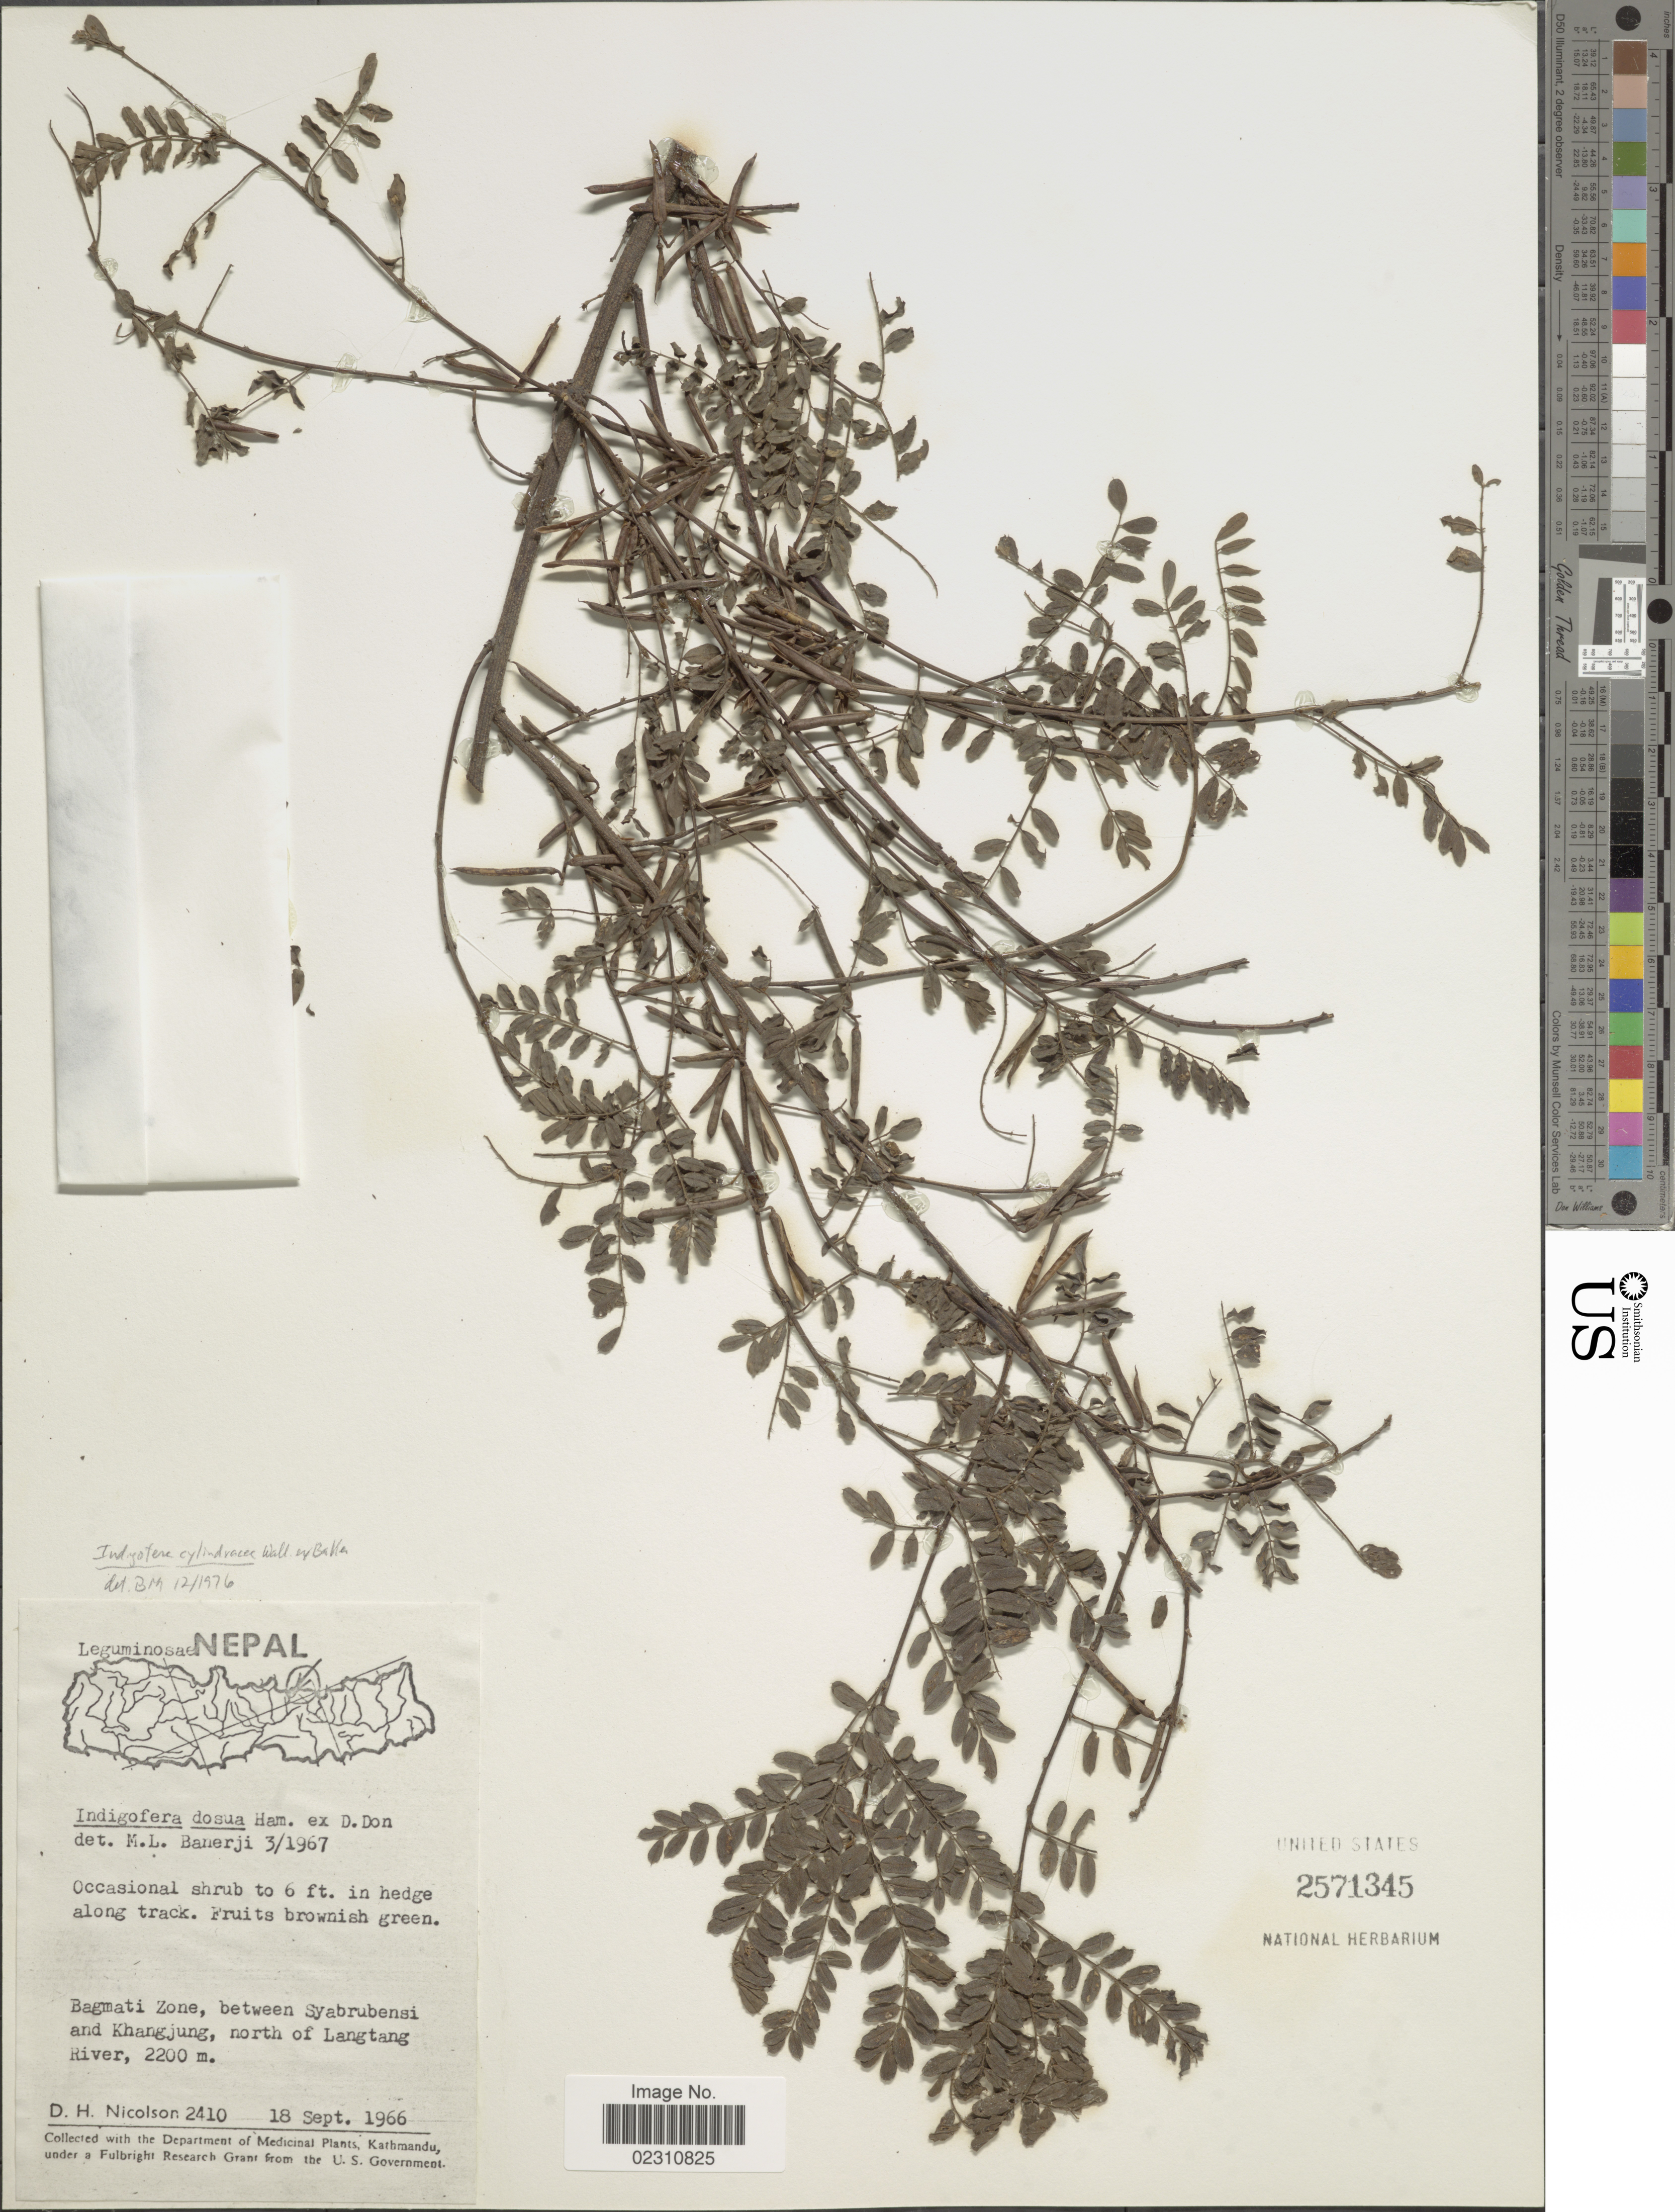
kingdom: Plantae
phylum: Tracheophyta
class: Magnoliopsida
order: Fabales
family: Fabaceae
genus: Indigofera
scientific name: Indigofera cylindracea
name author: Graham ex Baker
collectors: D. H. Nicolson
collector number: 2410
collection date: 1966-09-18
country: Nepal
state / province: Bagmati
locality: Bagmati Zone, between syabrubensi and Khangjung, north of Langtang River. Nepal.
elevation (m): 2200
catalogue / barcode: US 2571345